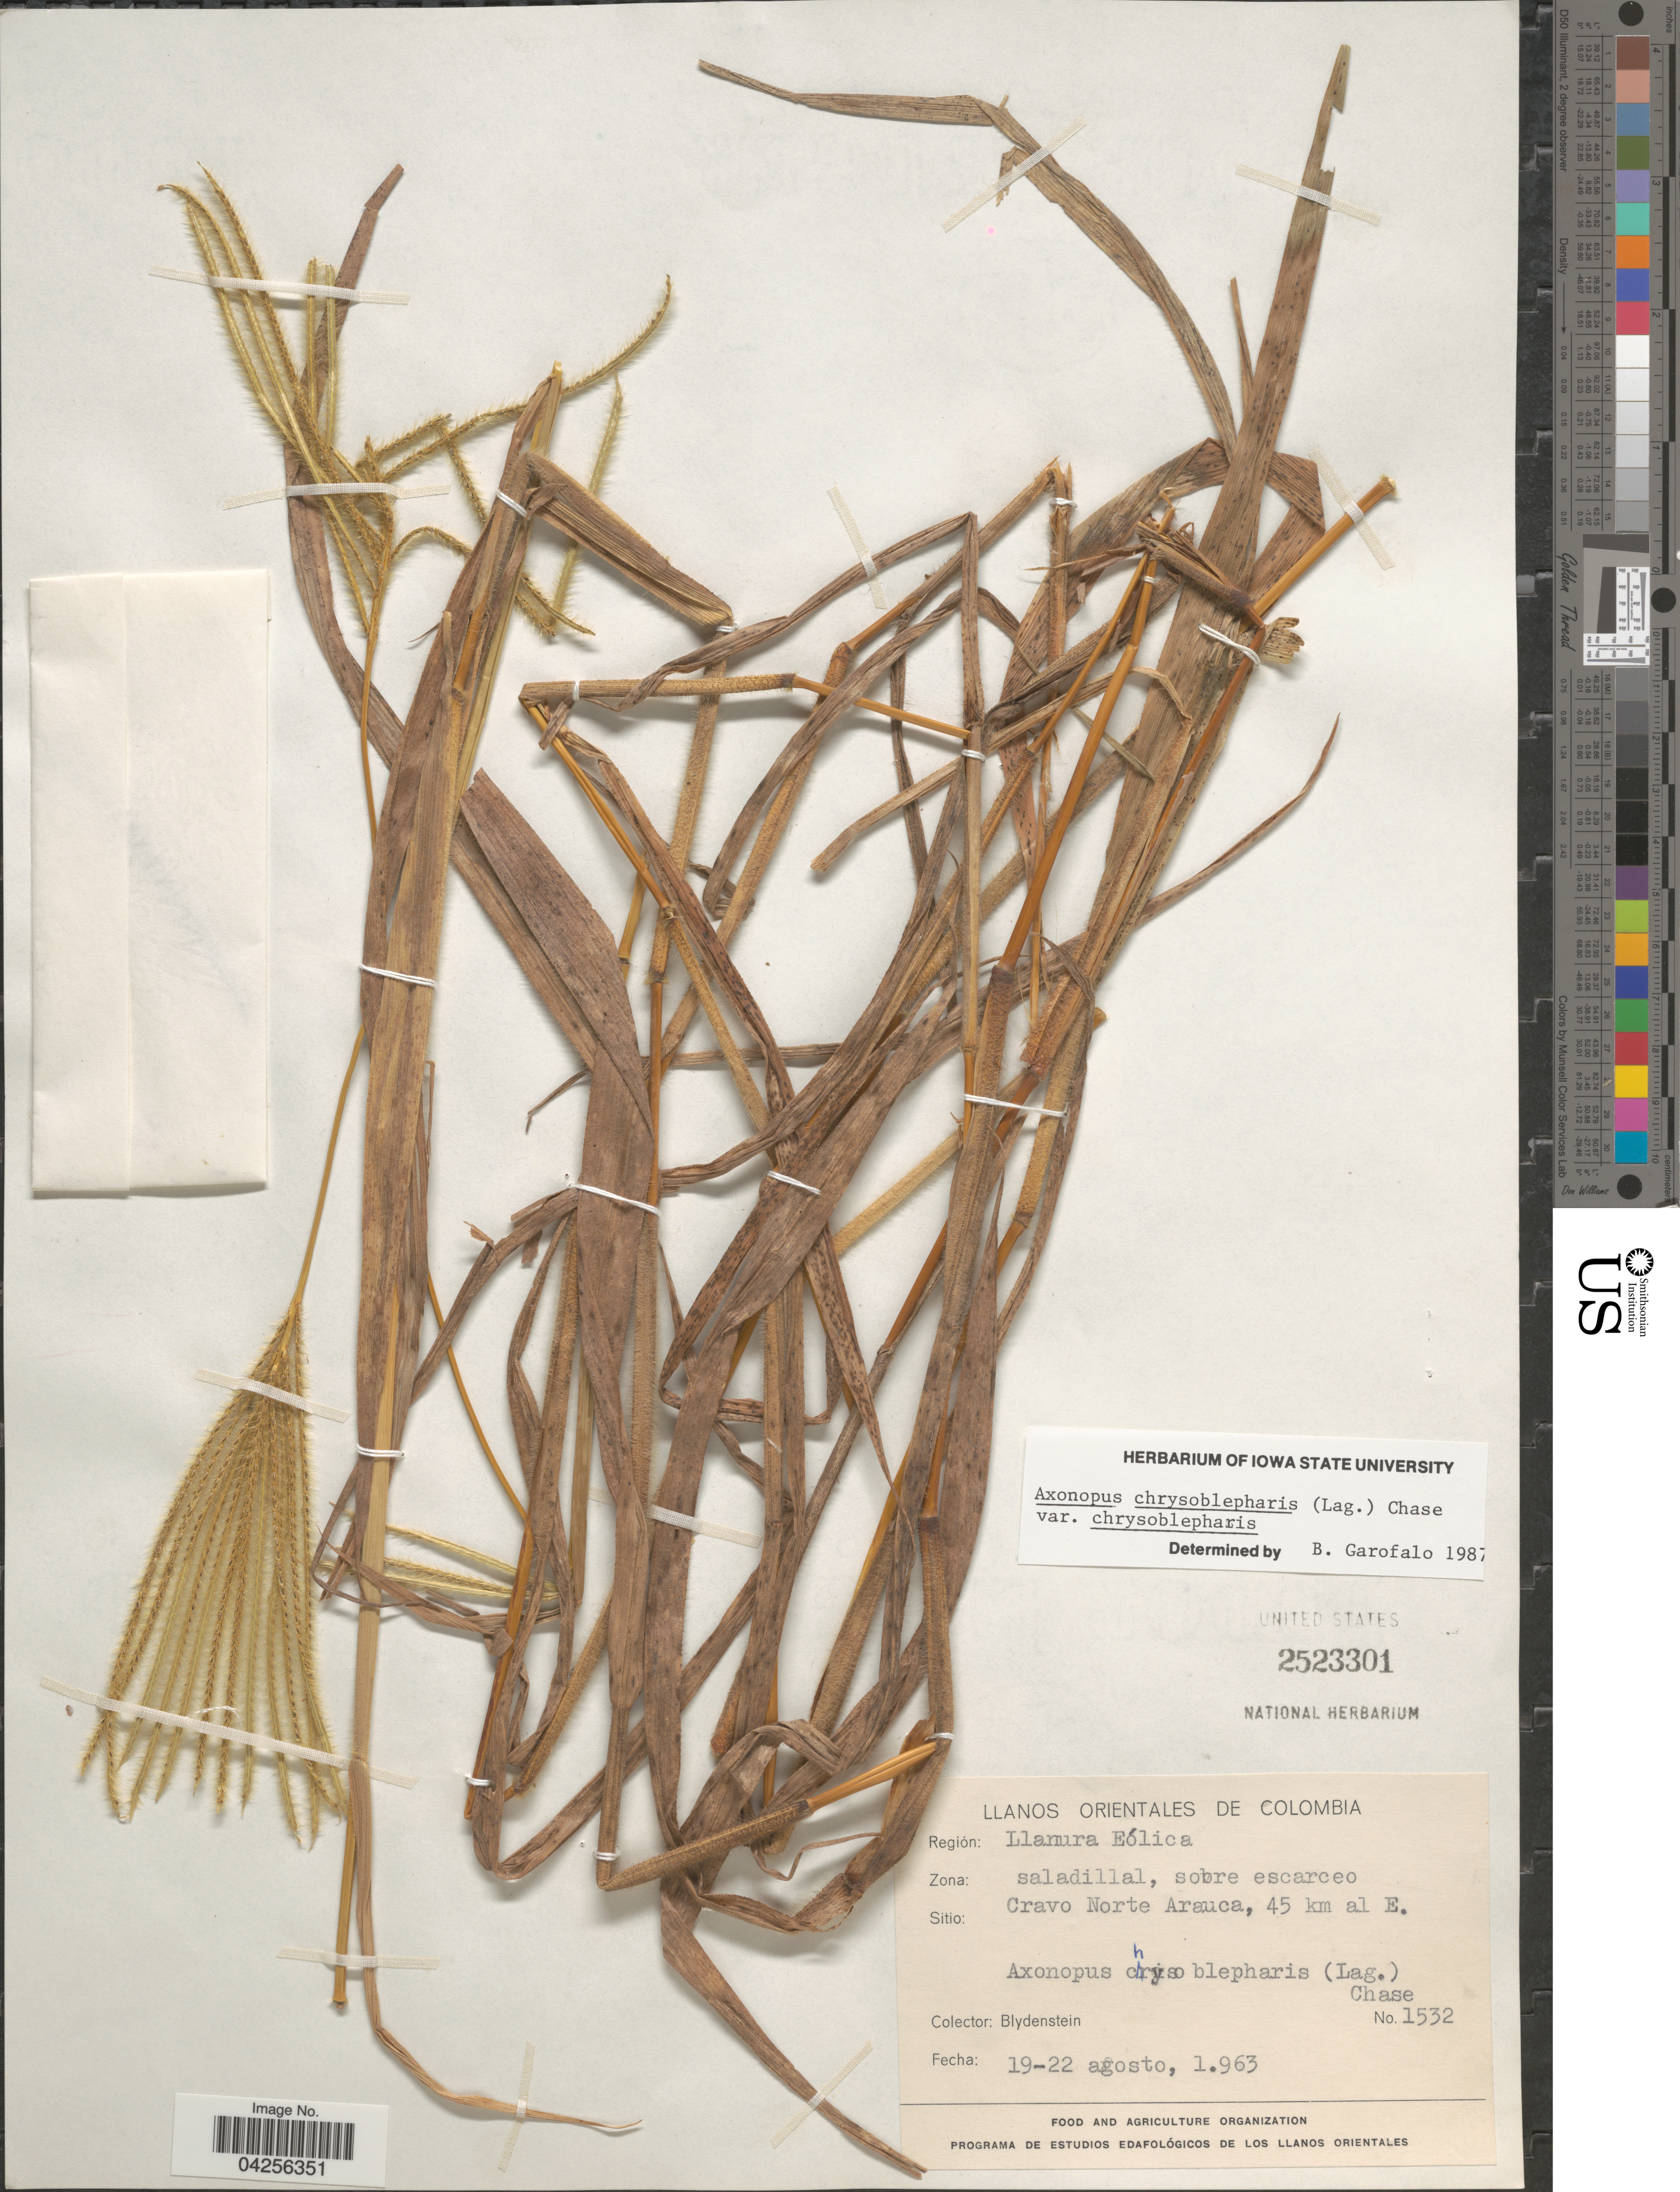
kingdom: Plantae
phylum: Tracheophyta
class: Liliopsida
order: Poales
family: Poaceae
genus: Axonopus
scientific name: Axonopus chrysoblepharis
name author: (Lag.) Chase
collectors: Blydenstein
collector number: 1532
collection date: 1963-08-19/1963-08-22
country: Colombia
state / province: Arauca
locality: Llanos Orientales de Colombia. Región: Llanura Eólica. Sitio: Cravo Norte Arauca, 45 km al E.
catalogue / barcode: US 2523301